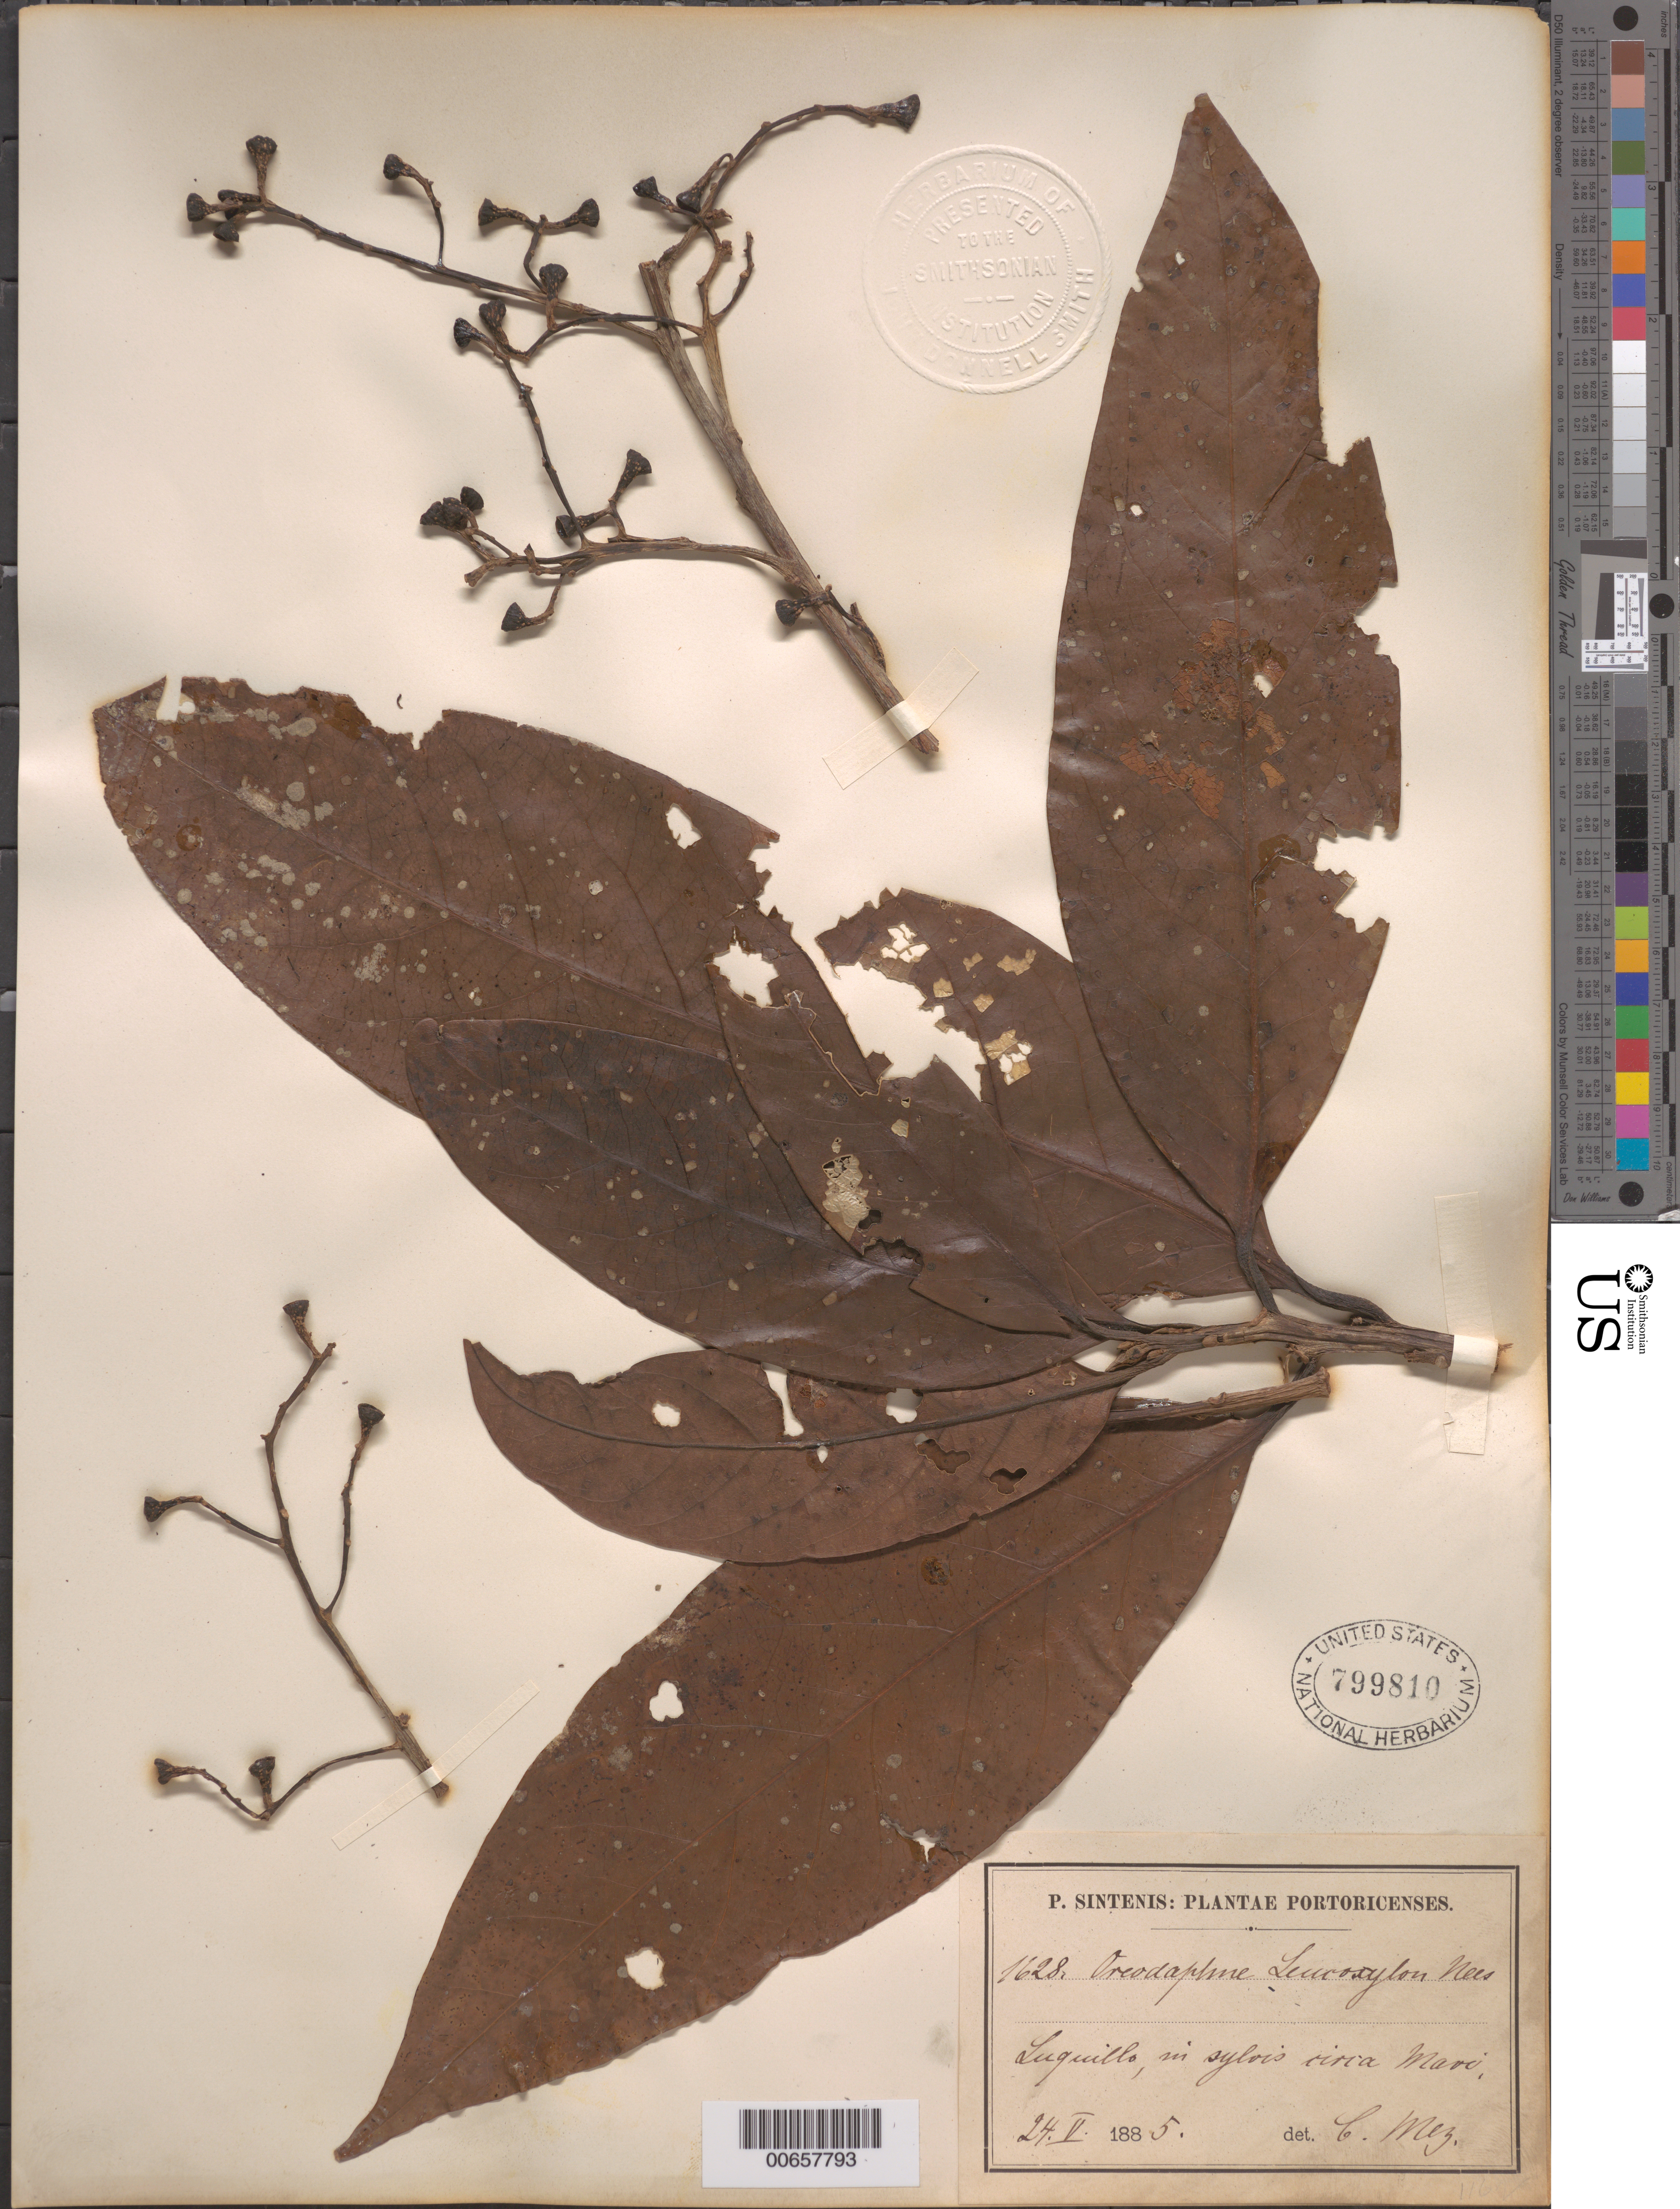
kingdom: Plantae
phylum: Tracheophyta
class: Magnoliopsida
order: Laurales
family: Lauraceae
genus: Ocotea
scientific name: Ocotea leucoxylon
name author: (Sw.) Laness.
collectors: P. Sintenis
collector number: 1628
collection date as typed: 24 May 1885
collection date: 1885-05-24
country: Puerto Rico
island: Greater Antilles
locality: Luquillo, in sylvis circa Mari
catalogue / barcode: US 799810